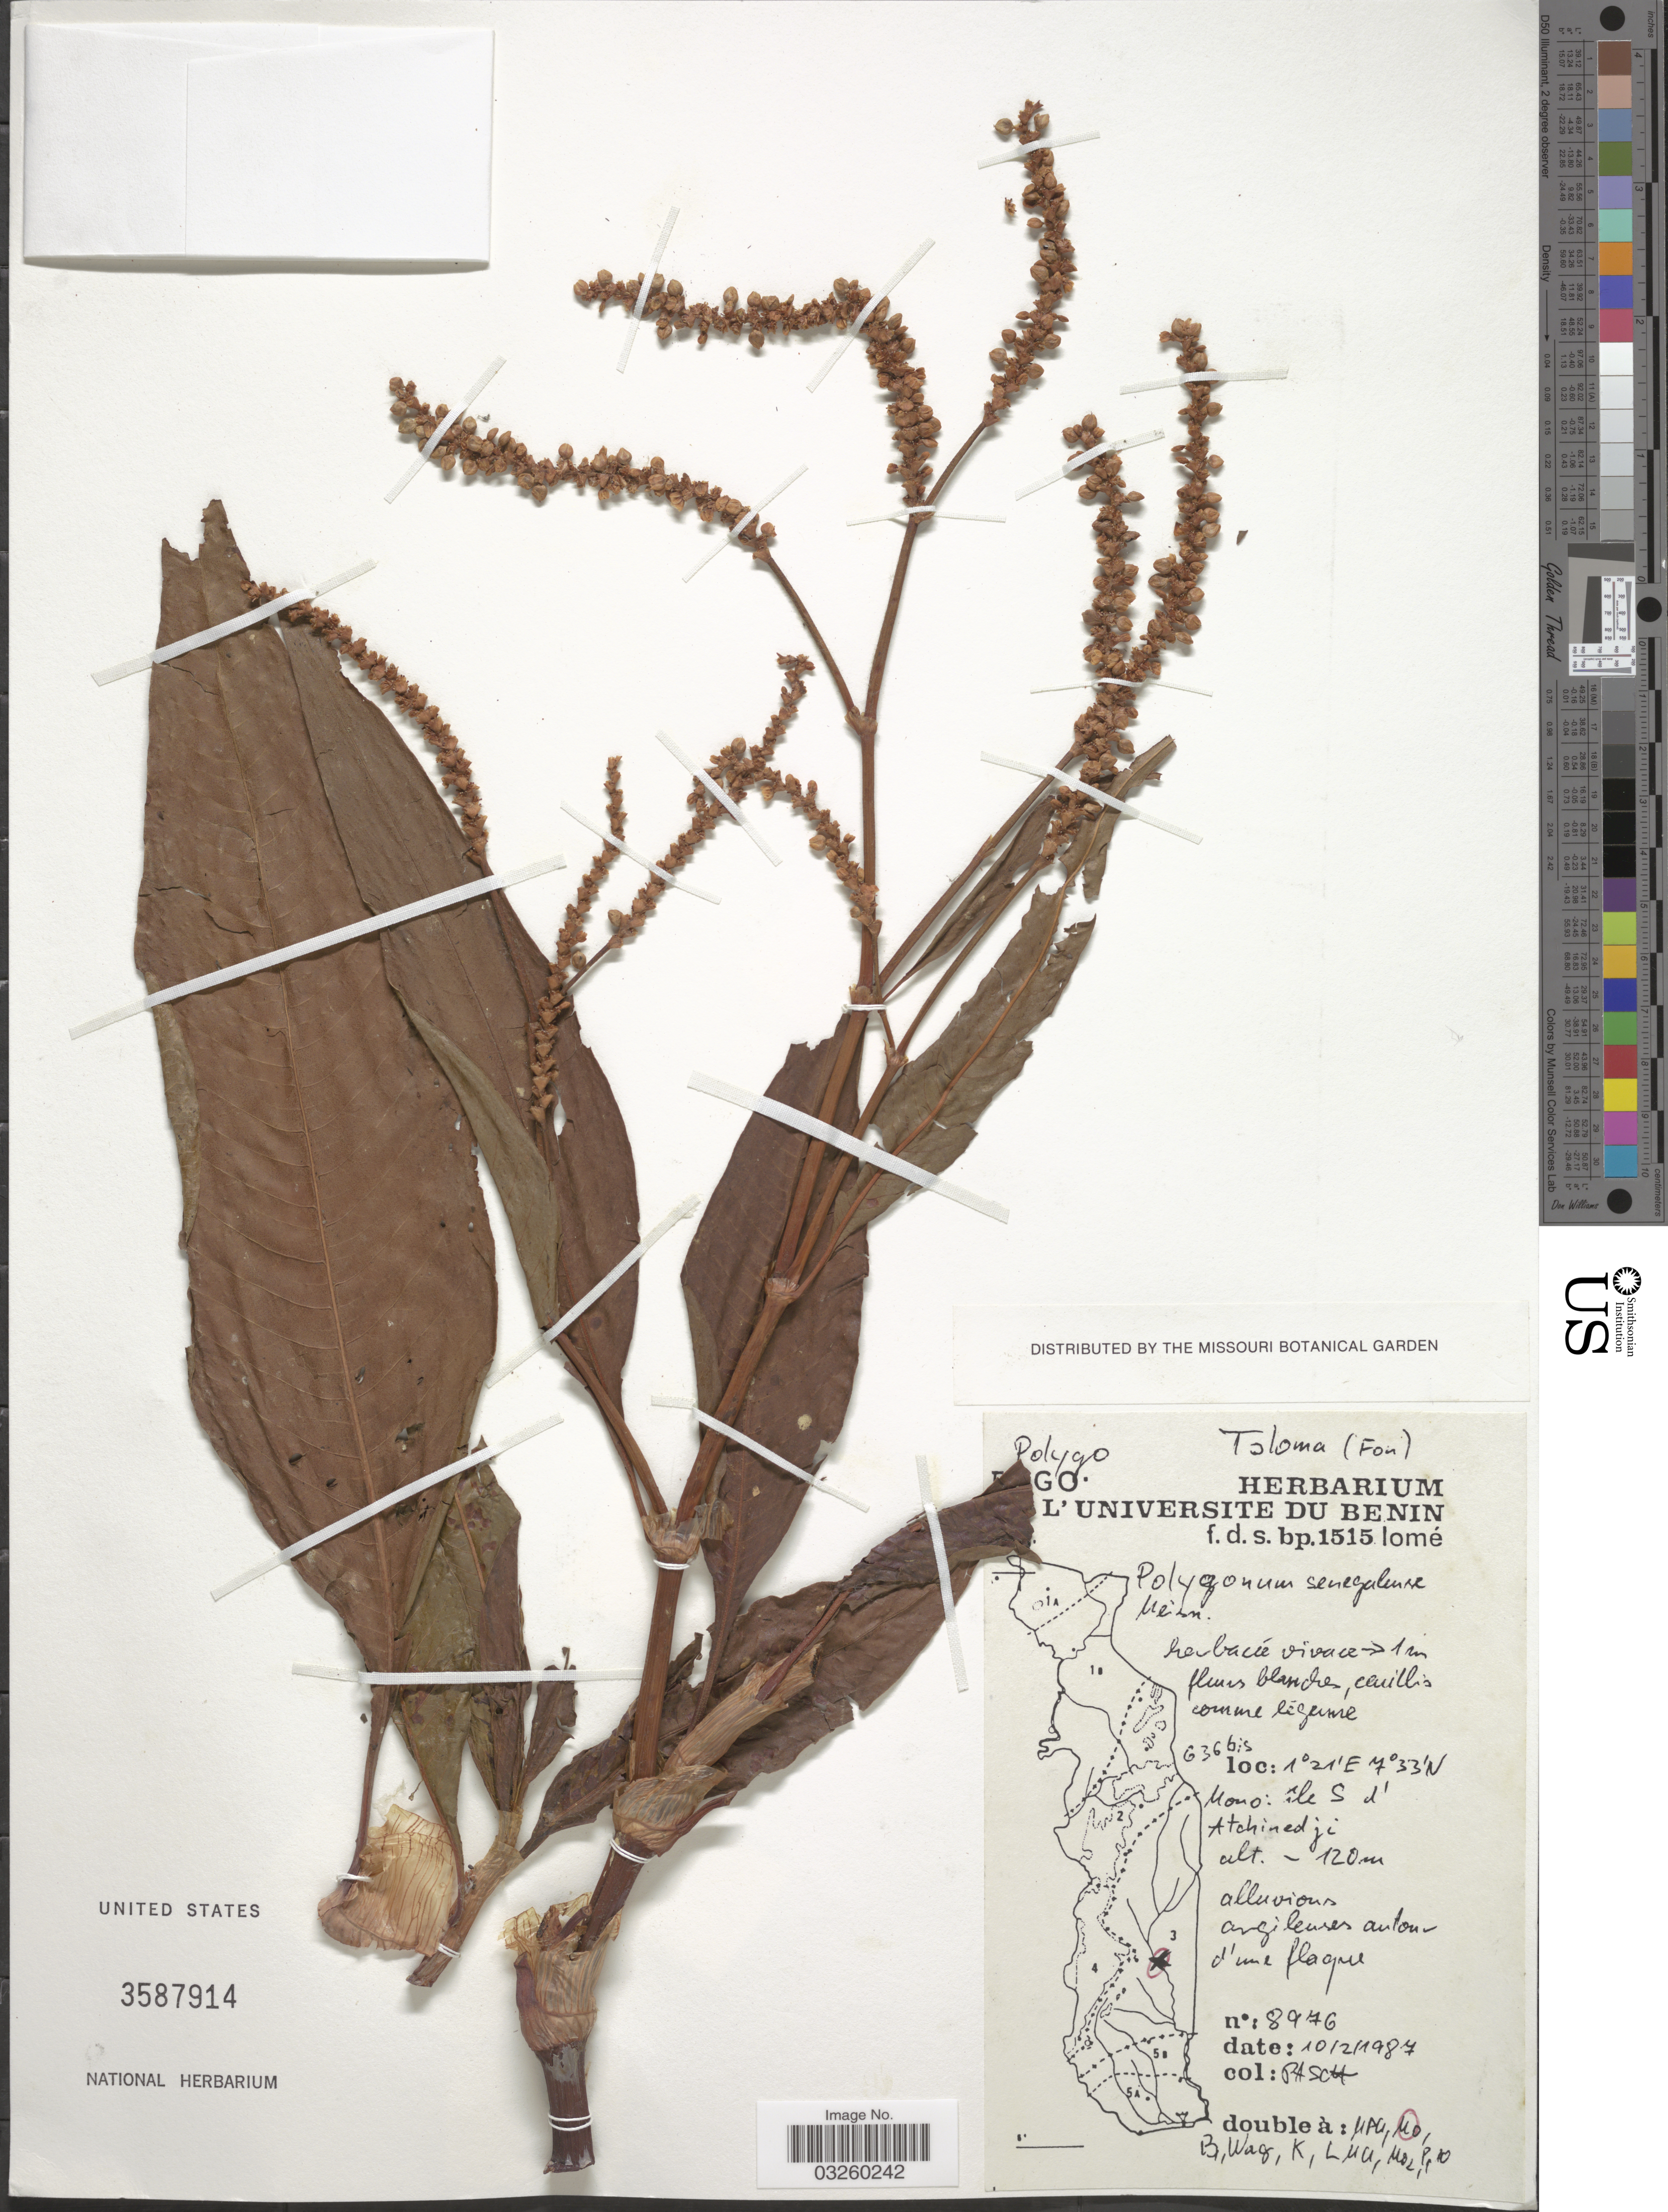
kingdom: Plantae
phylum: Tracheophyta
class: Magnoliopsida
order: Caryophyllales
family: Polygonaceae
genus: Polygonum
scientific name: Polygonum senegalense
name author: Meisn.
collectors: P. A. Schäfer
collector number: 8976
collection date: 1987-02-10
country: Togo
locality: Togo. Mono: ile S d'Atchinedji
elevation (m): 120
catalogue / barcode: US 3587914